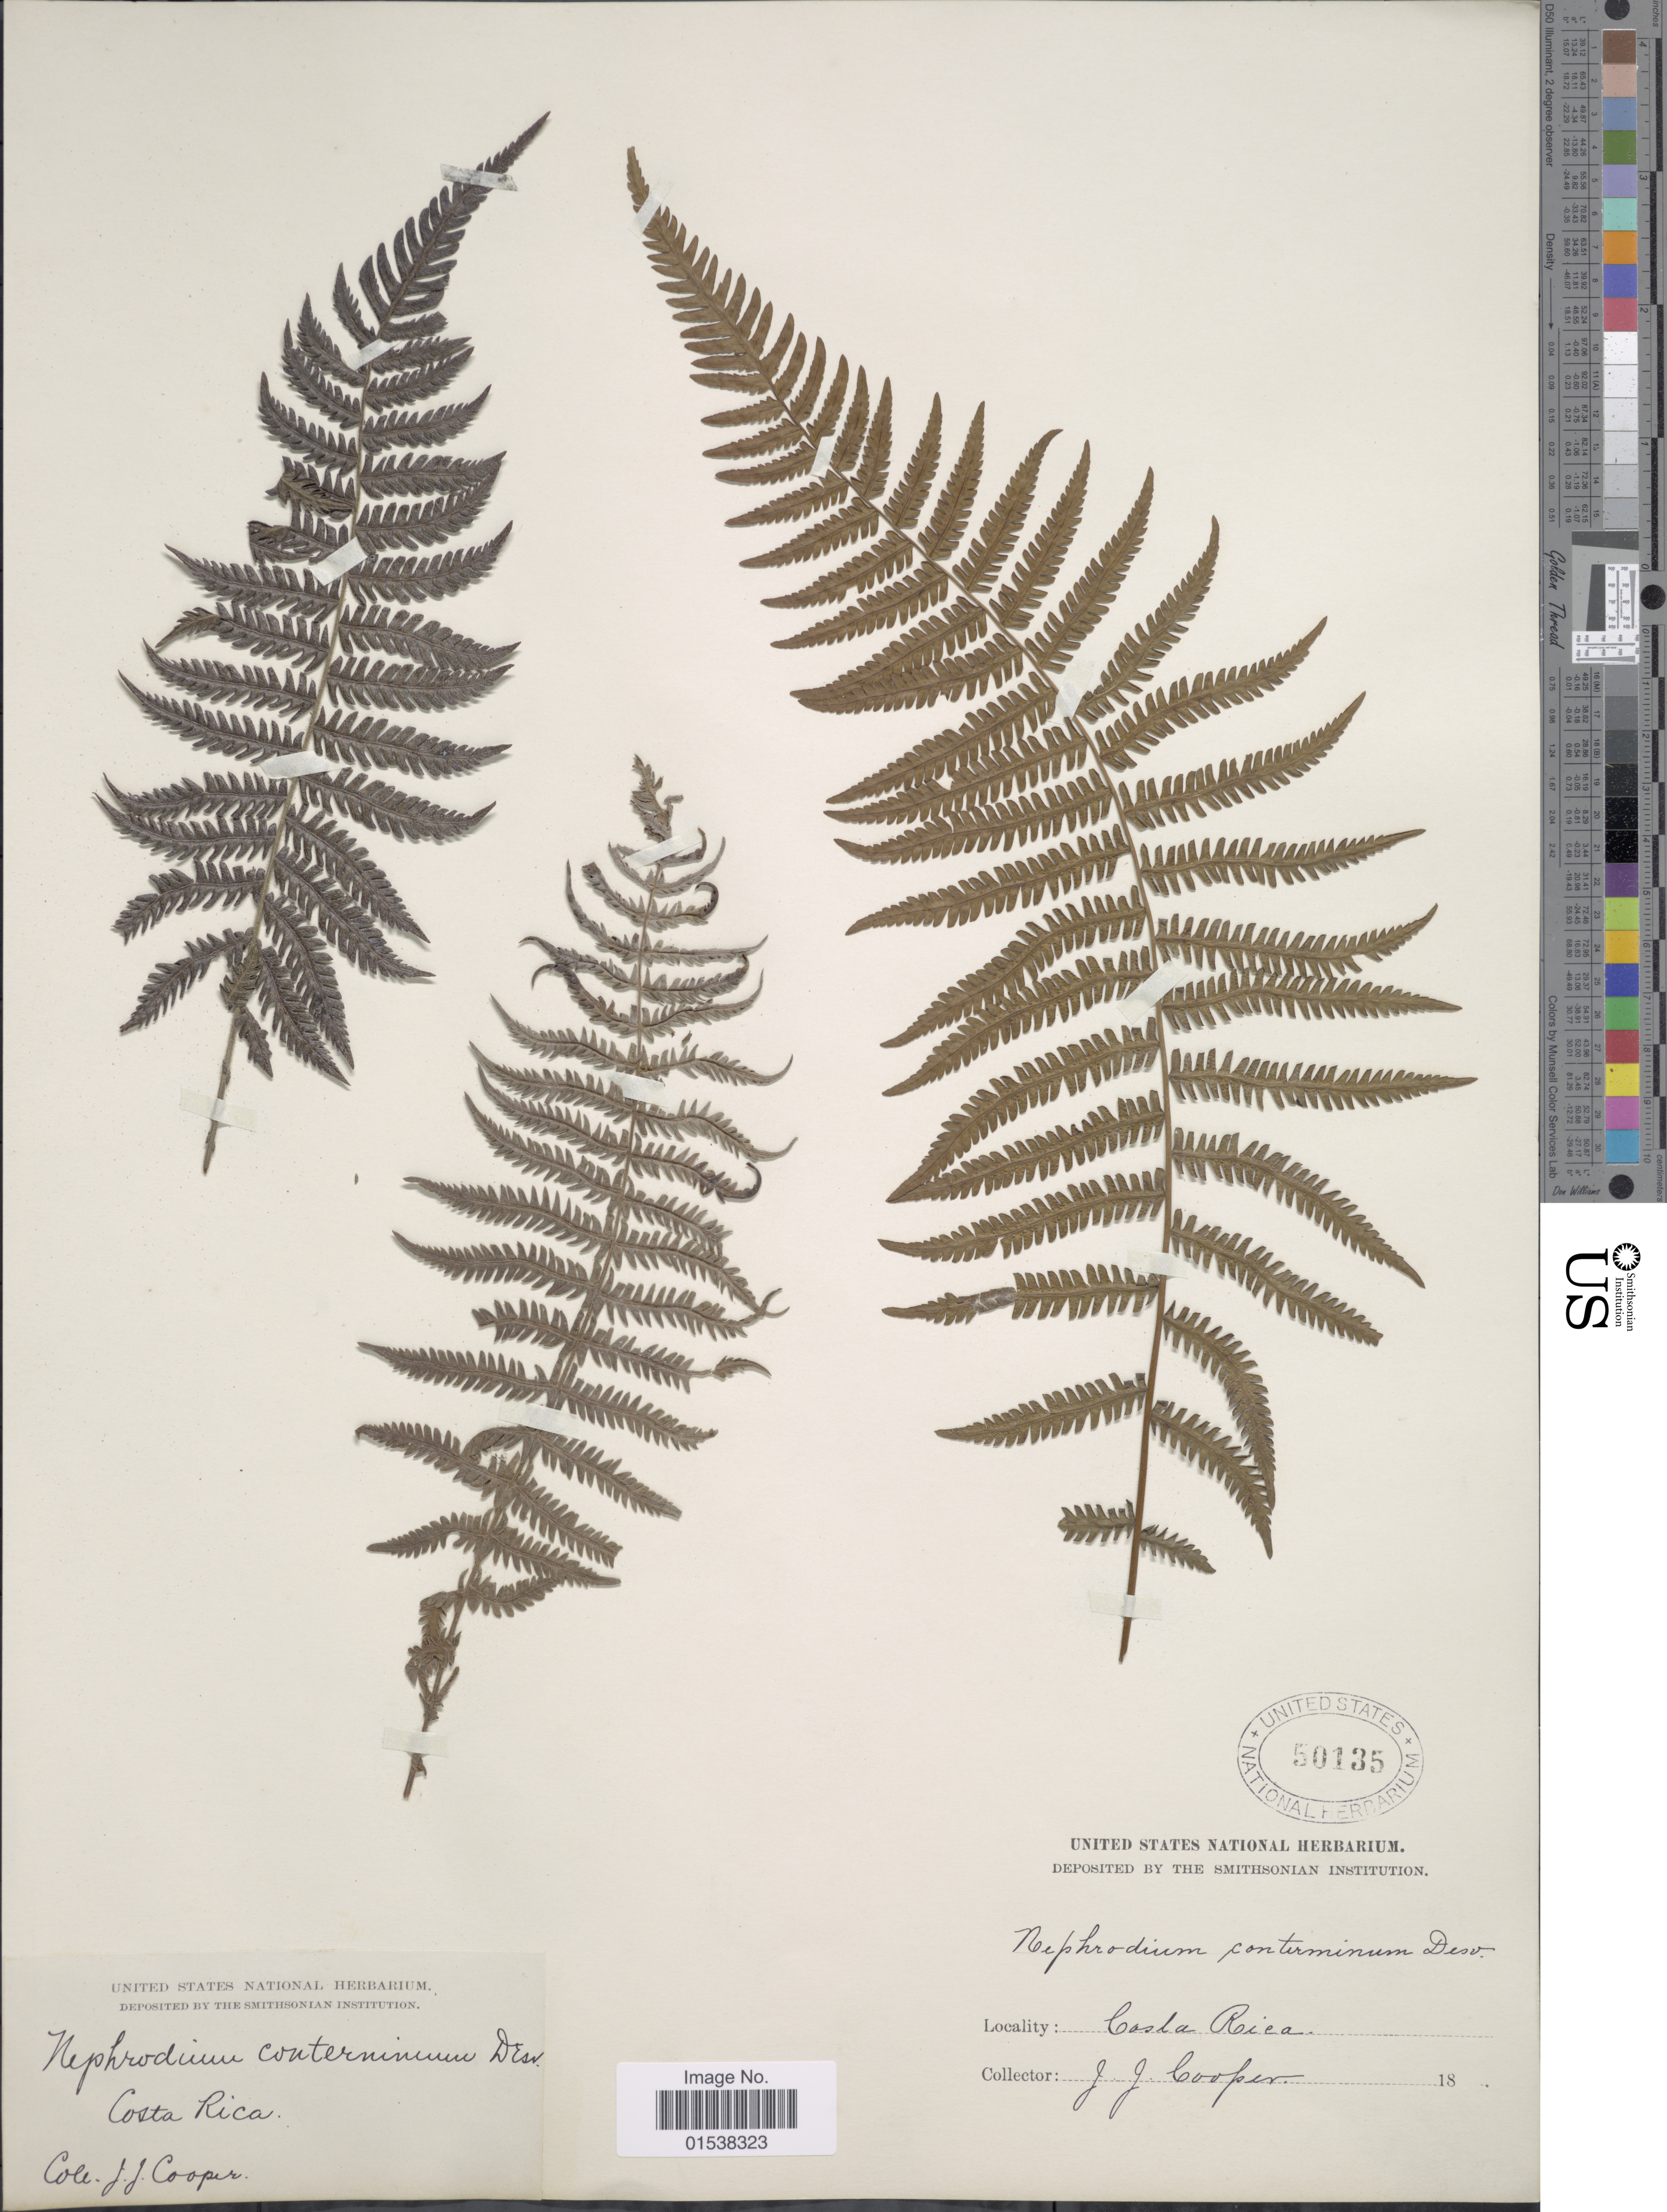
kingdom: Plantae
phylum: Tracheophyta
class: Polypodiopsida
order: Polypodiales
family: Thelypteridaceae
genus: Amauropelta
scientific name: Amauropelta concinna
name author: (Willd.) Pic. Serm.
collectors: J. J. Cooper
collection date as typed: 18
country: Costa Rica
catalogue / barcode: US 50135